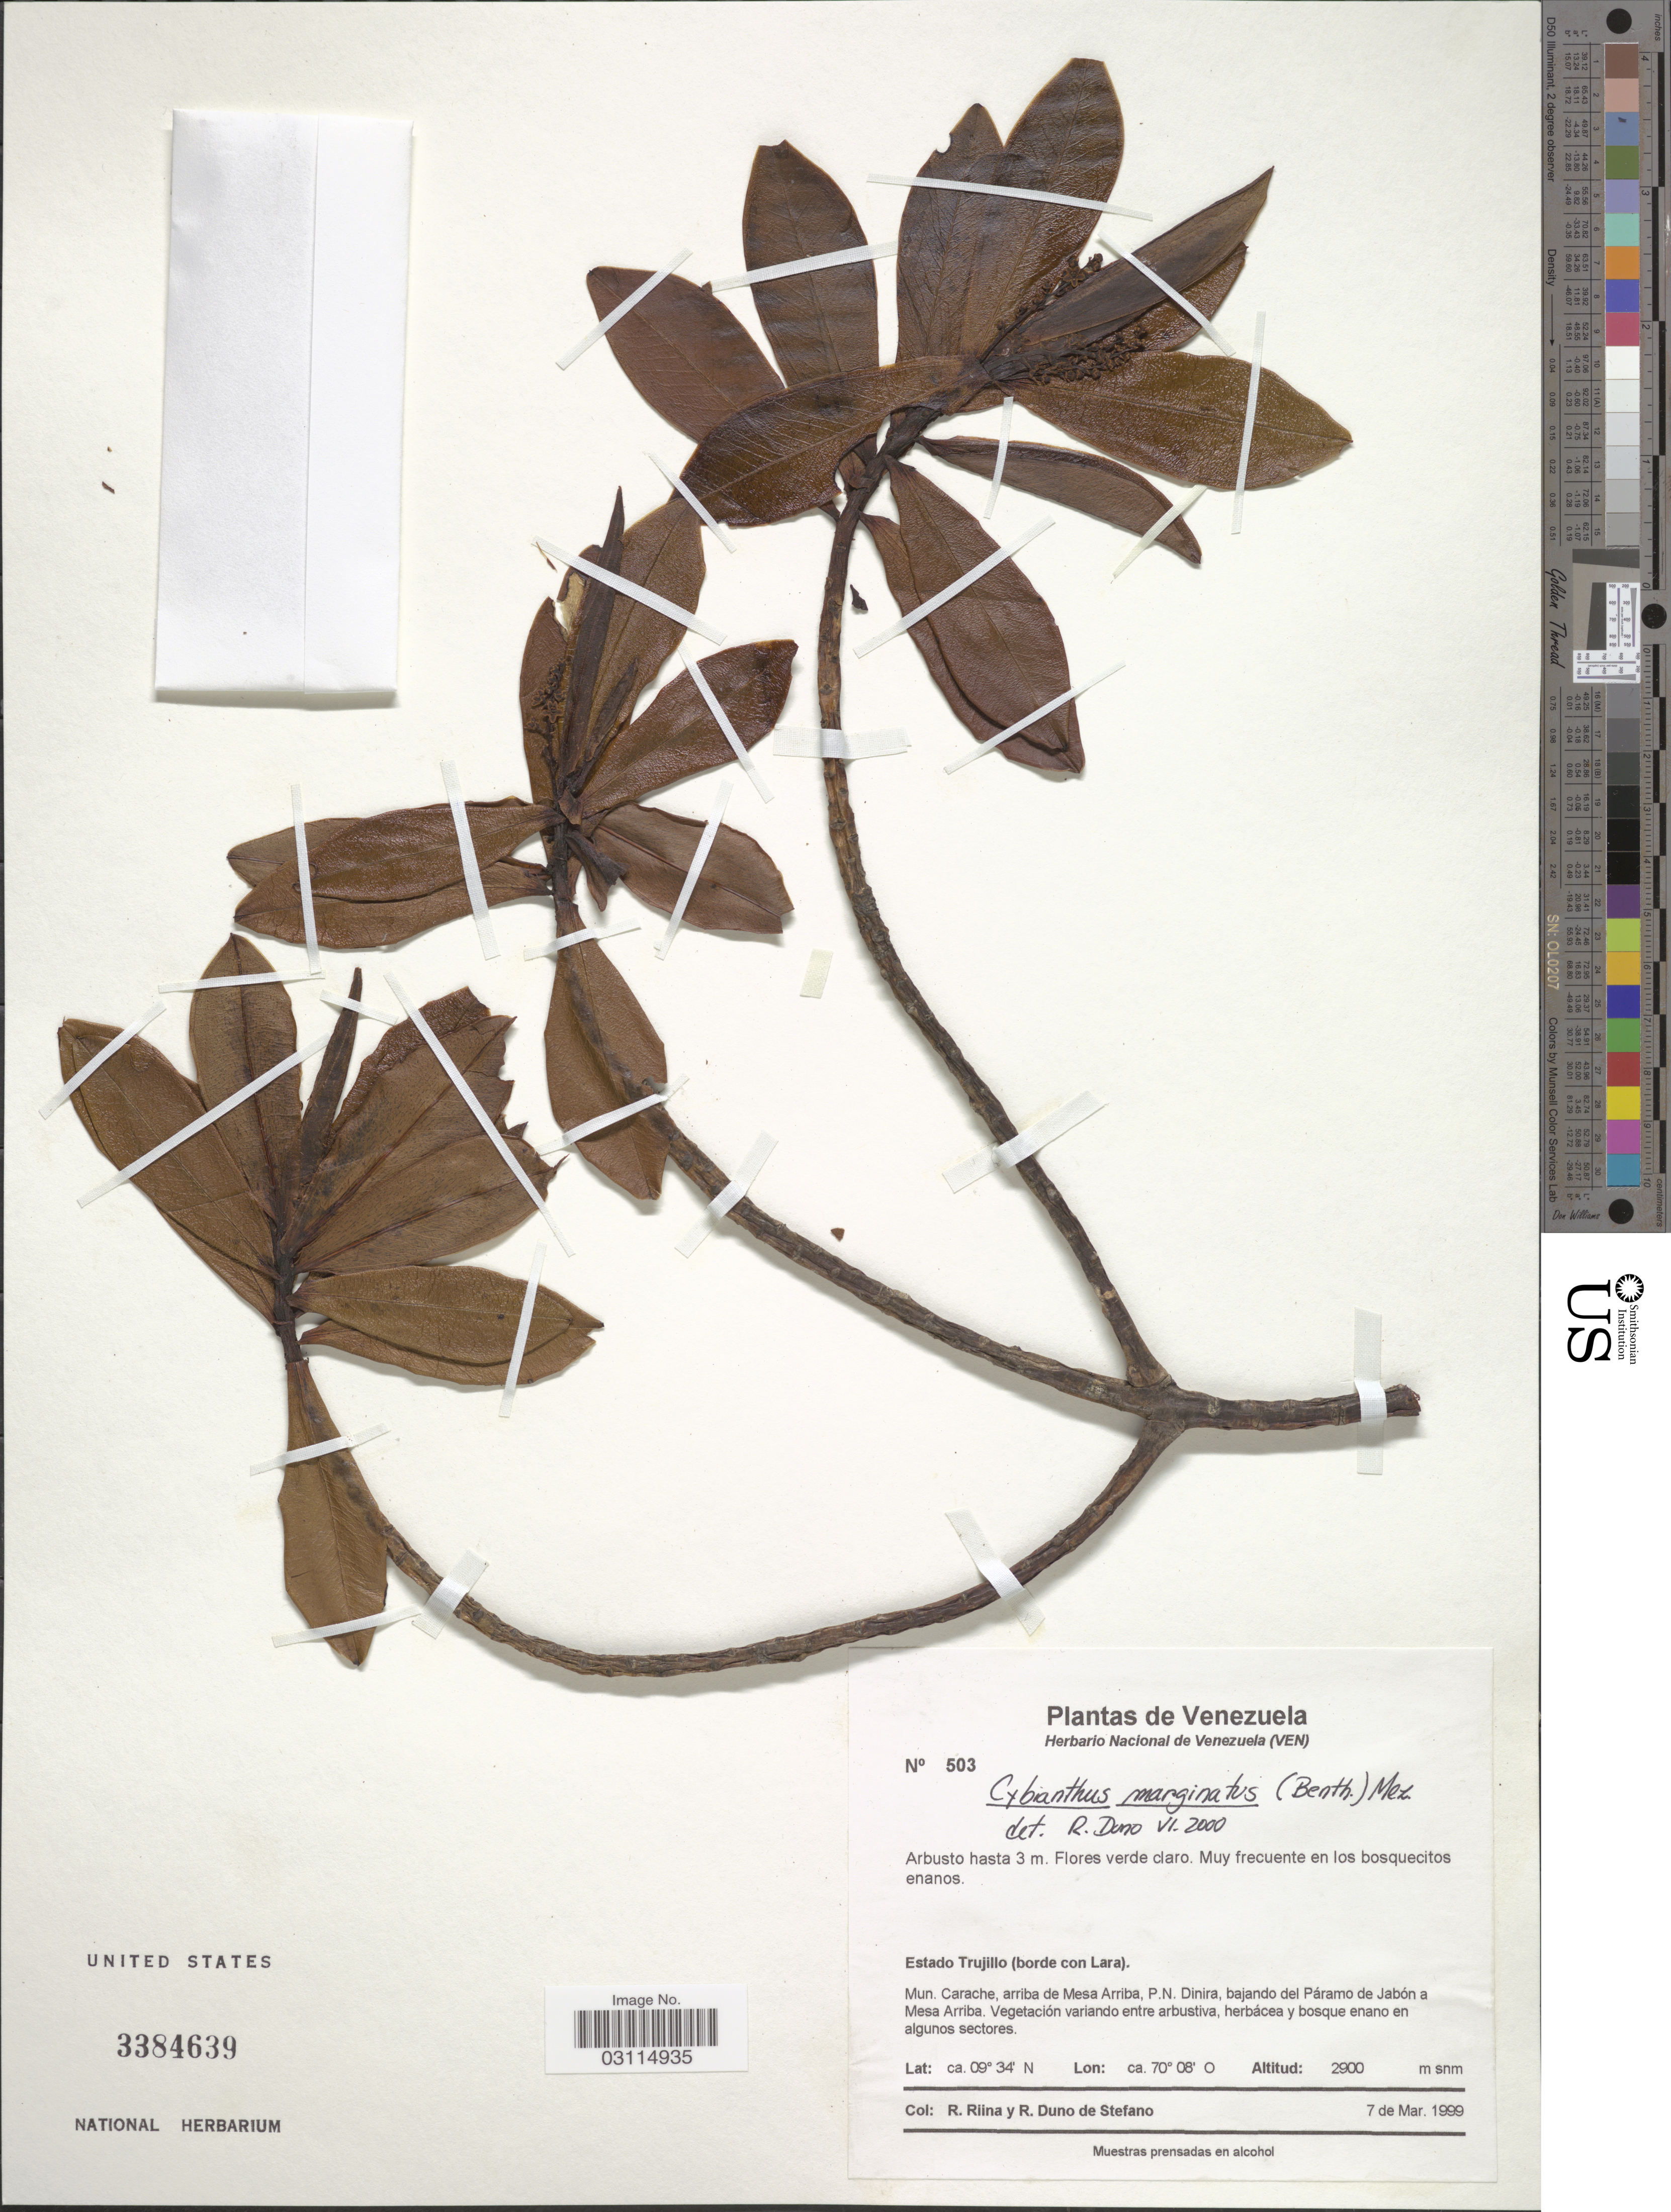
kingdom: Plantae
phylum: Tracheophyta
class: Magnoliopsida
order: Ericales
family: Primulaceae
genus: Cybianthus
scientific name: Cybianthus marginatus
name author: (Benth.) Pipoly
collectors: R. Riina & R. Duno de Stefano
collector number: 503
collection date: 1999-03-07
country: Venezuela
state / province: Trujillo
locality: Estado Trujillo (borde con Lara). Mun. Carache, arriba de Mesa Arriba, P. N. Dinira, bajando del Páramo de Jabón a Mesa Arriba.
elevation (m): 2900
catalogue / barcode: US 3384639